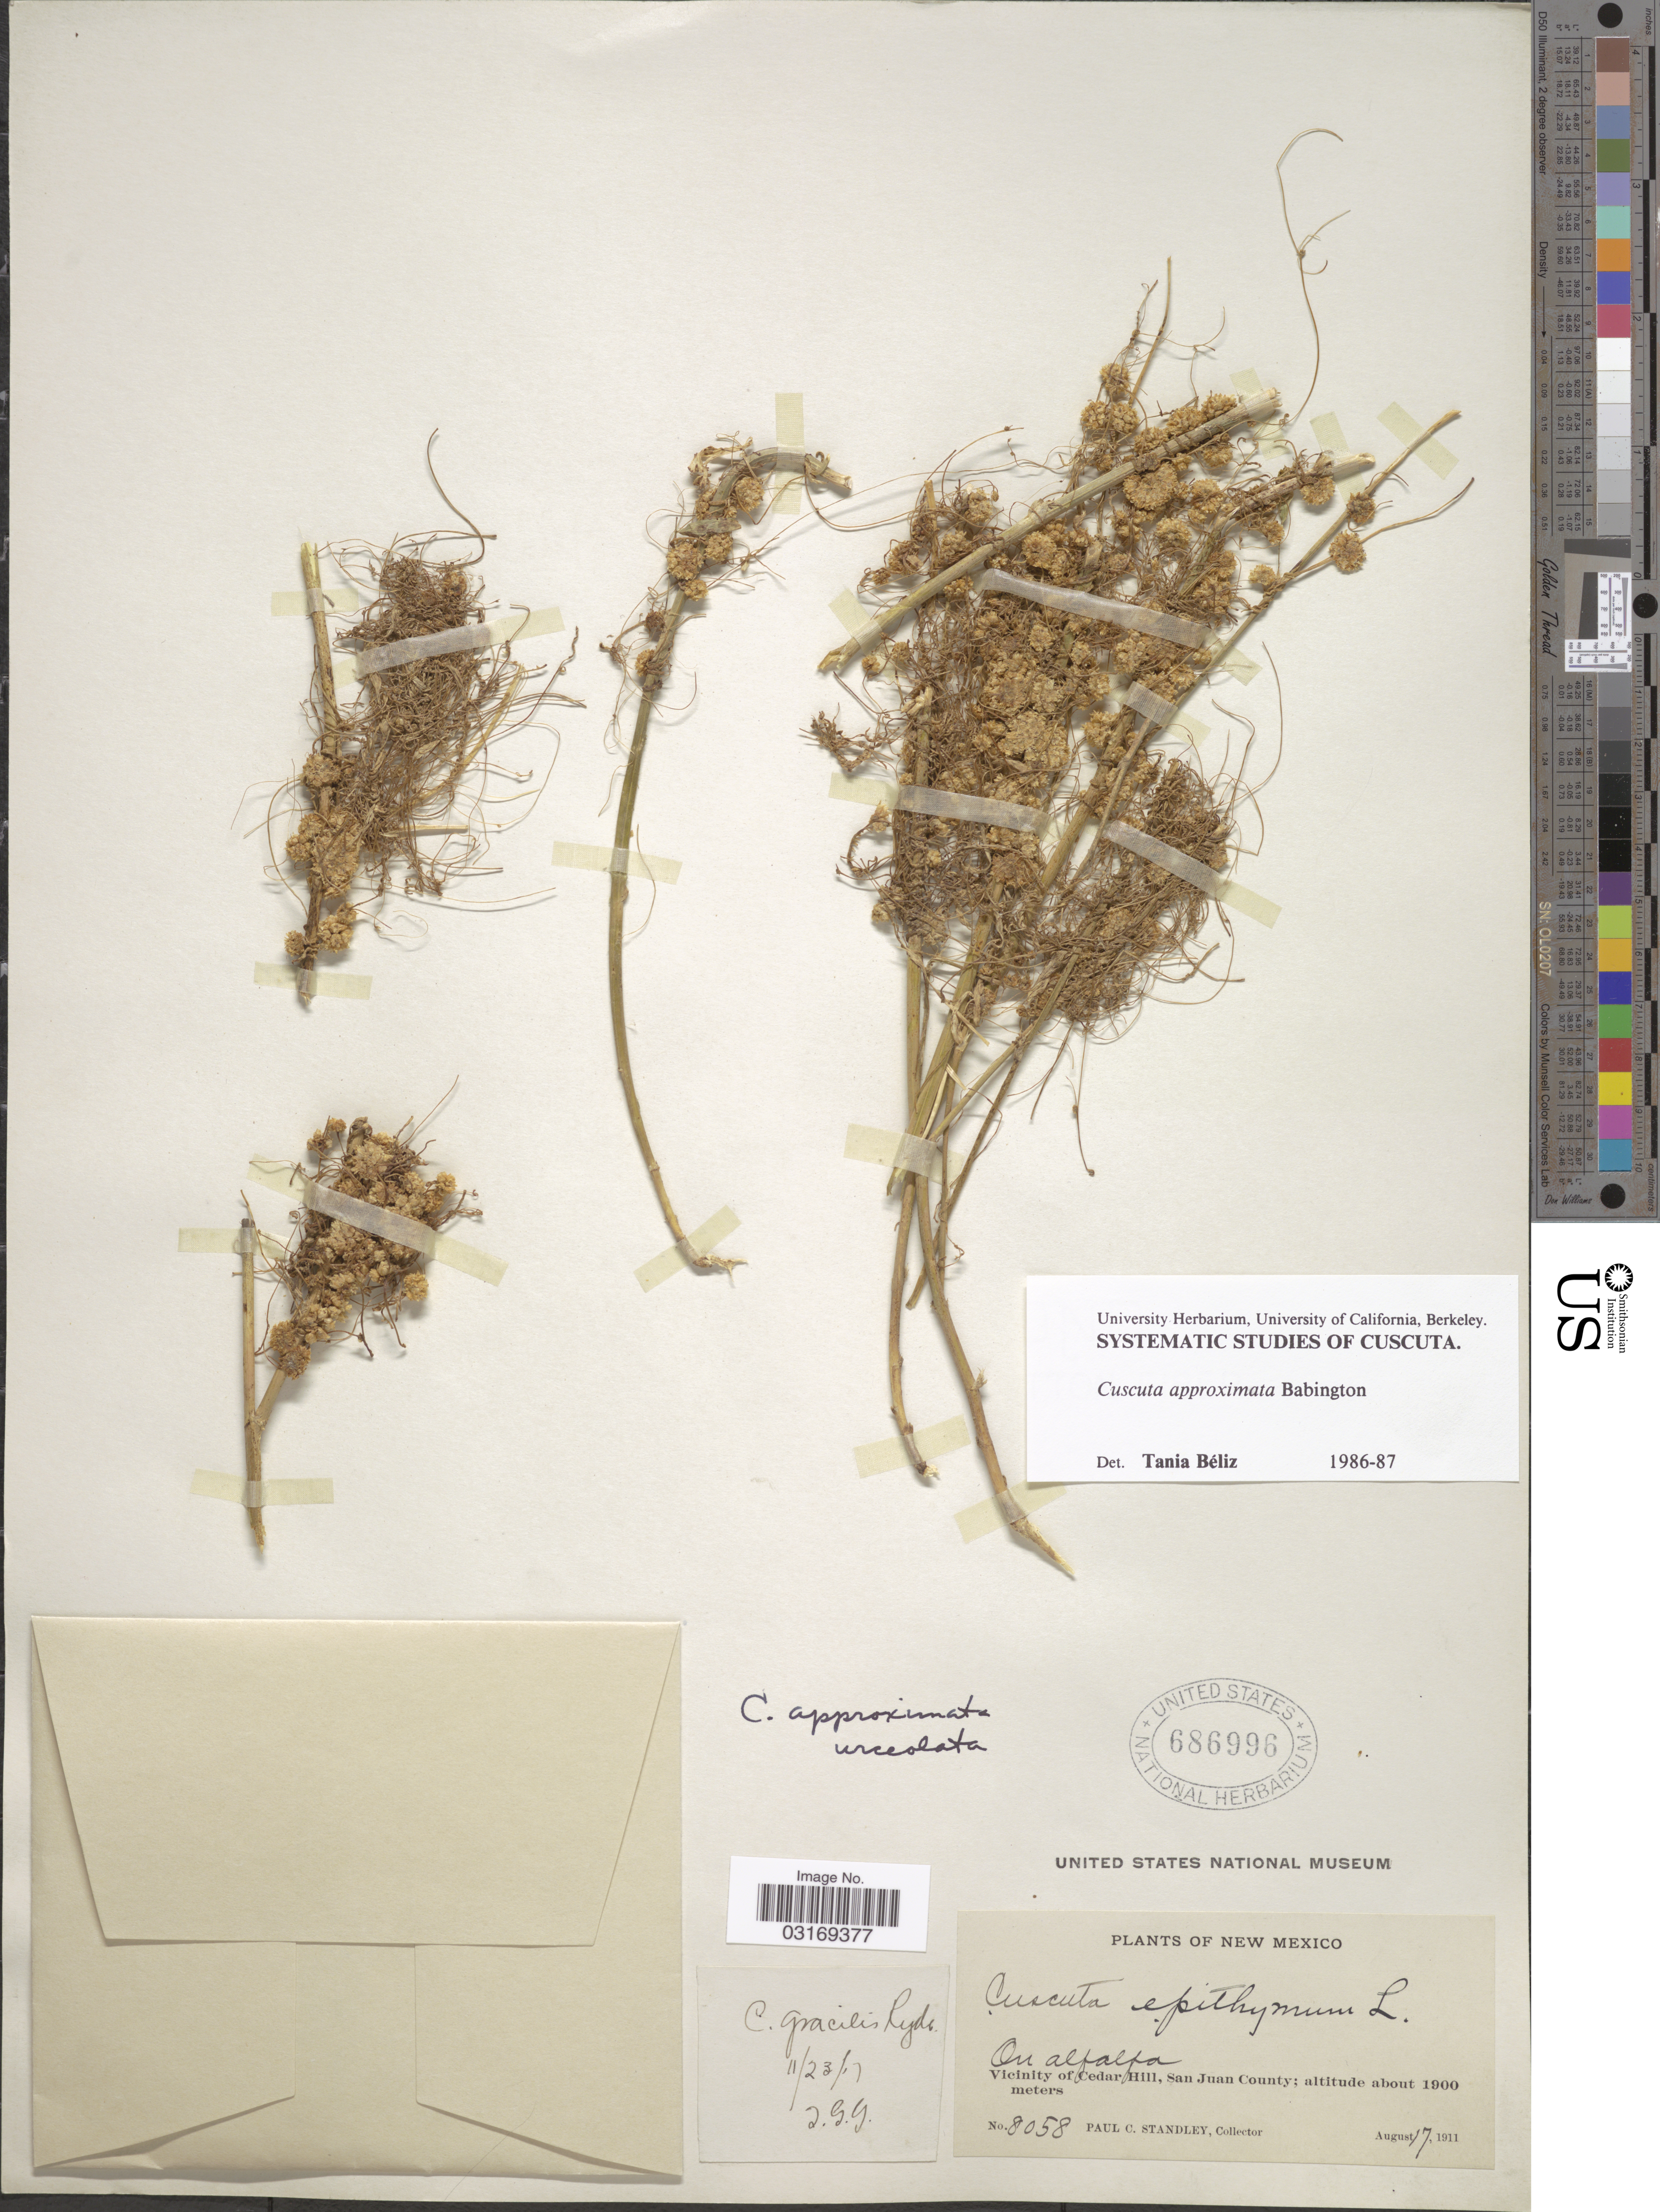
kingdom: Plantae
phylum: Tracheophyta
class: Magnoliopsida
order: Solanales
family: Convolvulaceae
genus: Cuscuta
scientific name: Cuscuta approximata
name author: Bab.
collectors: P. C. Standley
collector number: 8058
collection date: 1911-08-17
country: United States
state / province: New Mexico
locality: On Alfalfa, Vicinity of Cedar Hill, San Juan County.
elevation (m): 1900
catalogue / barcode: US 686996